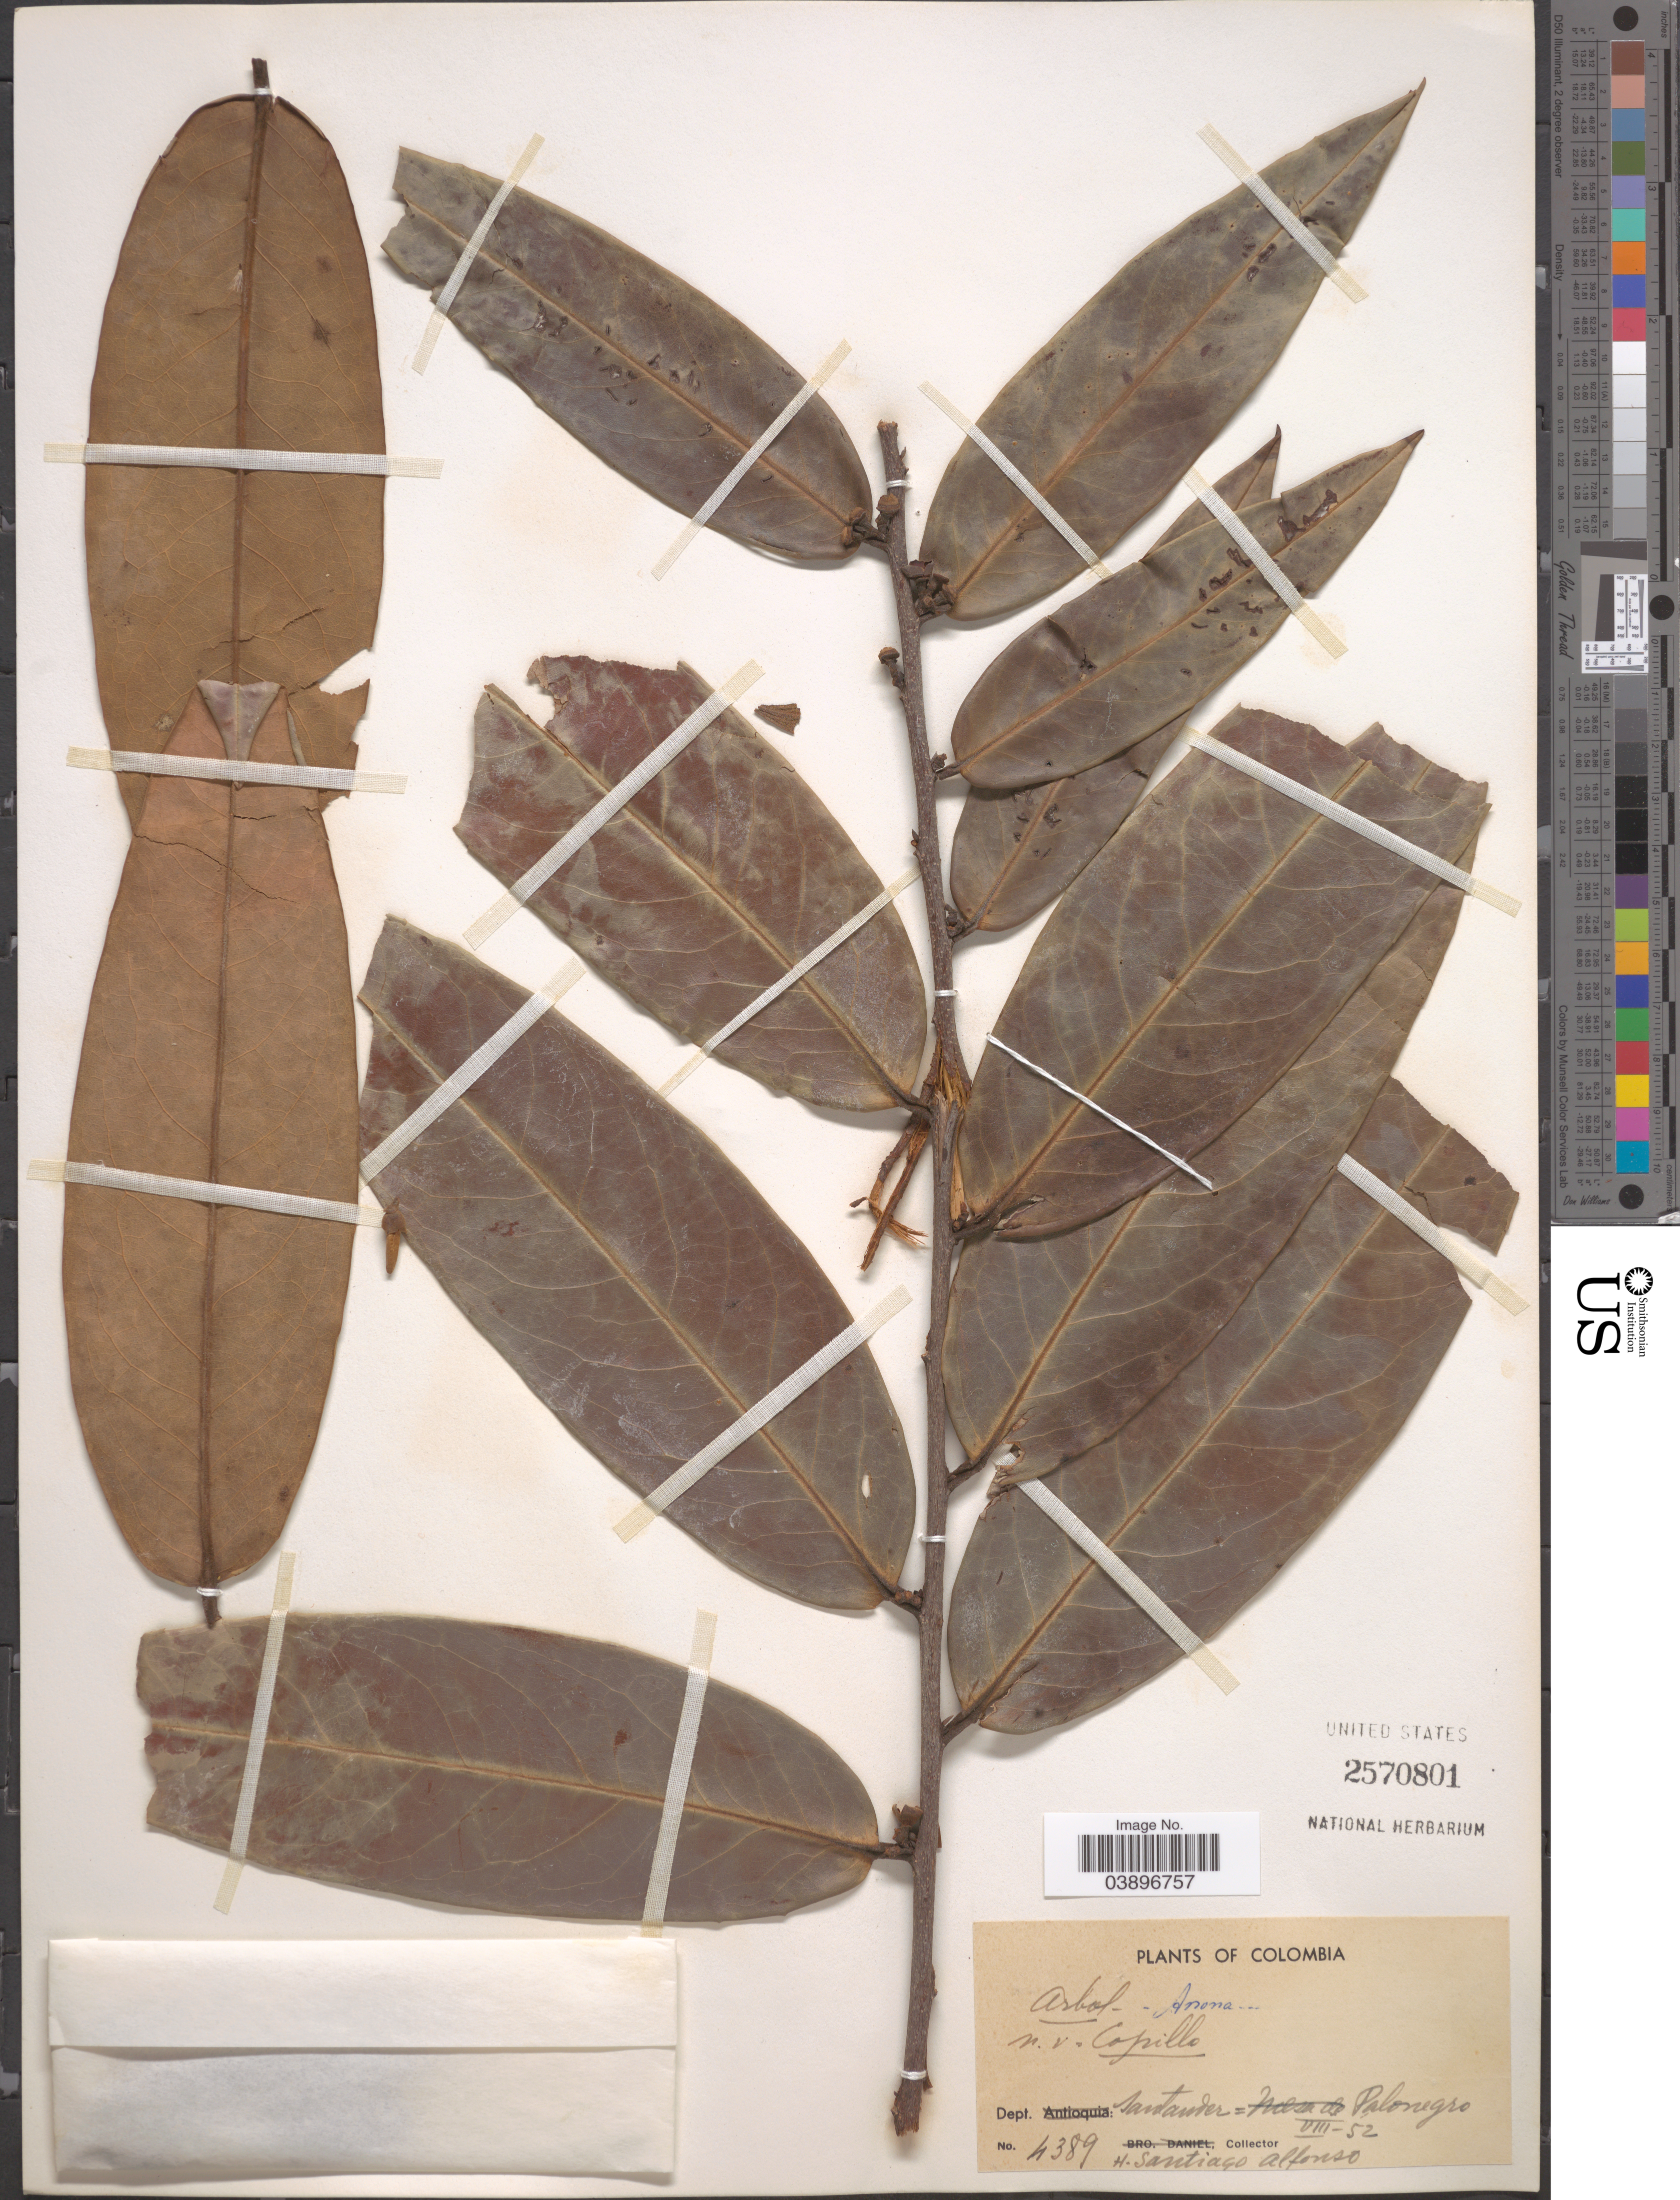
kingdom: Plantae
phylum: Tracheophyta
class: Magnoliopsida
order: Magnoliales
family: Annonaceae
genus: Xylopia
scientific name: Xylopia aromatica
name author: (Lam.) Mart.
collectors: H. Santiago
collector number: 4389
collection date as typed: Transcribed d/m/y: /8/52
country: Colombia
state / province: Santander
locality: Dept. Santander = Palonegro.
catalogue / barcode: US 2570801